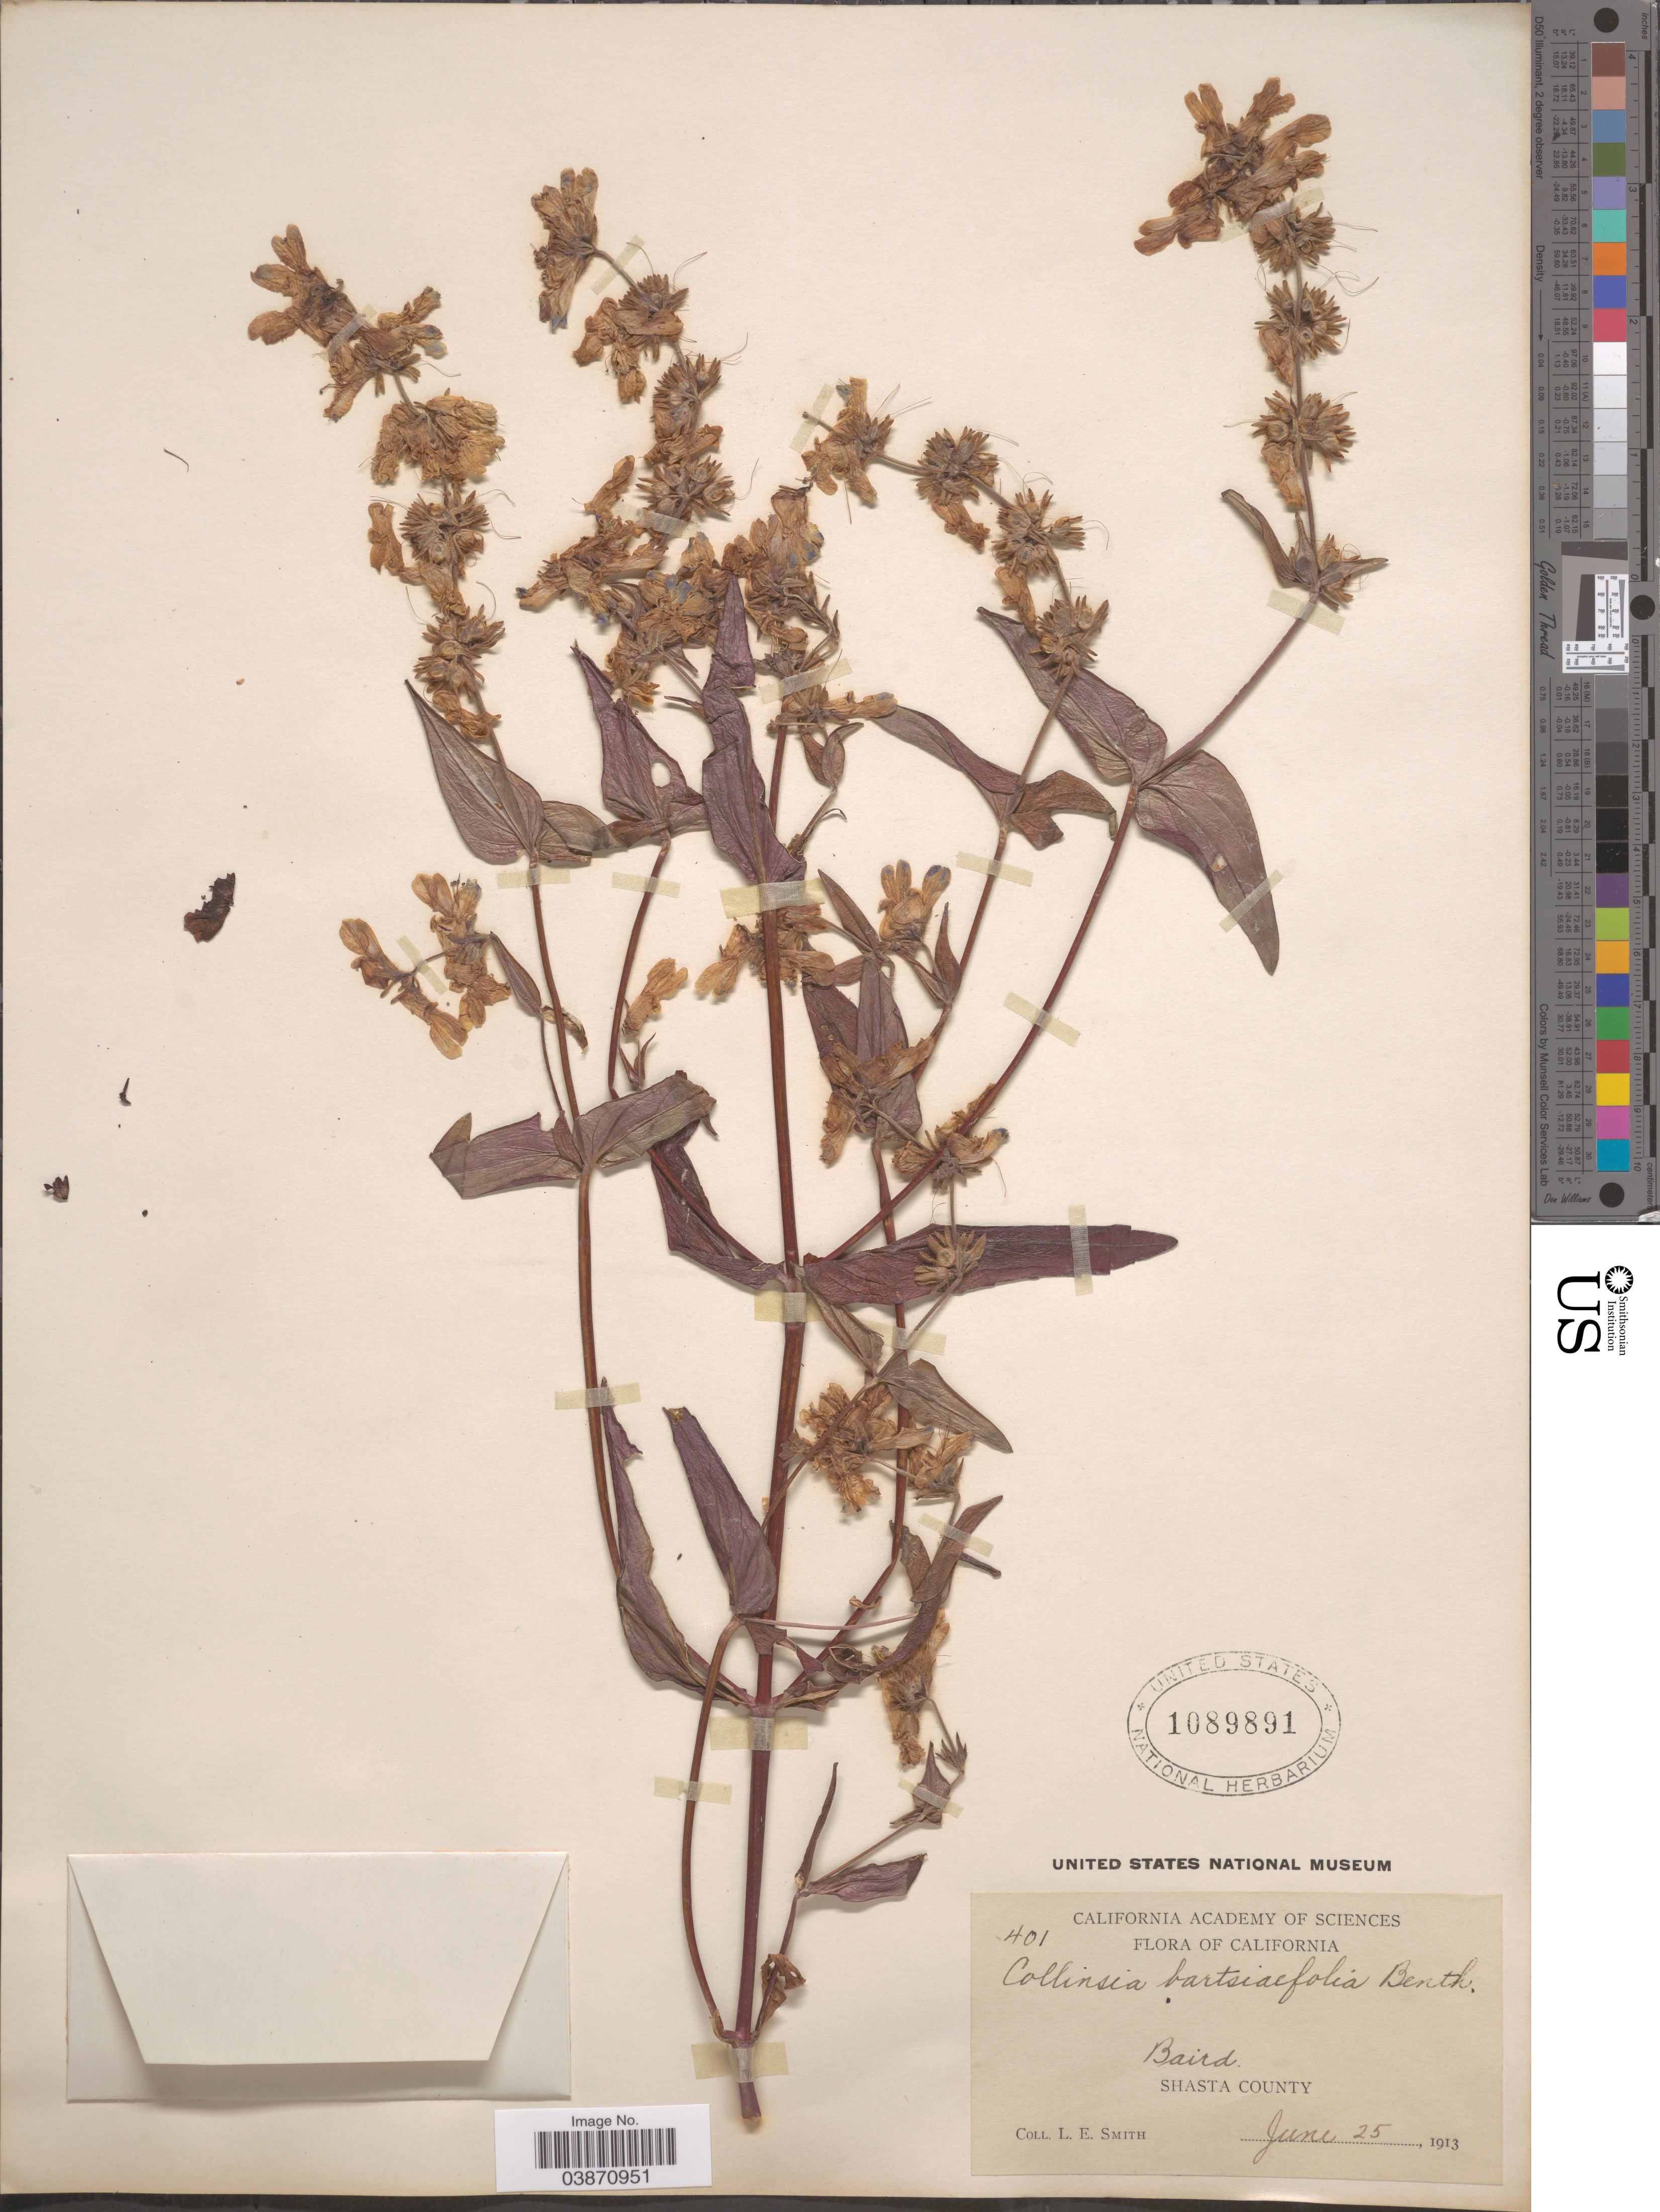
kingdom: Plantae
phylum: Tracheophyta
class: Magnoliopsida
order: Lamiales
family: Plantaginaceae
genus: Collinsia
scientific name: Collinsia bartsiifolia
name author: Benth.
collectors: L. E. Smith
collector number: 401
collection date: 1913-06-25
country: United States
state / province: California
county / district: Shasta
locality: Baird. Shasta County.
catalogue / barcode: US 1089891